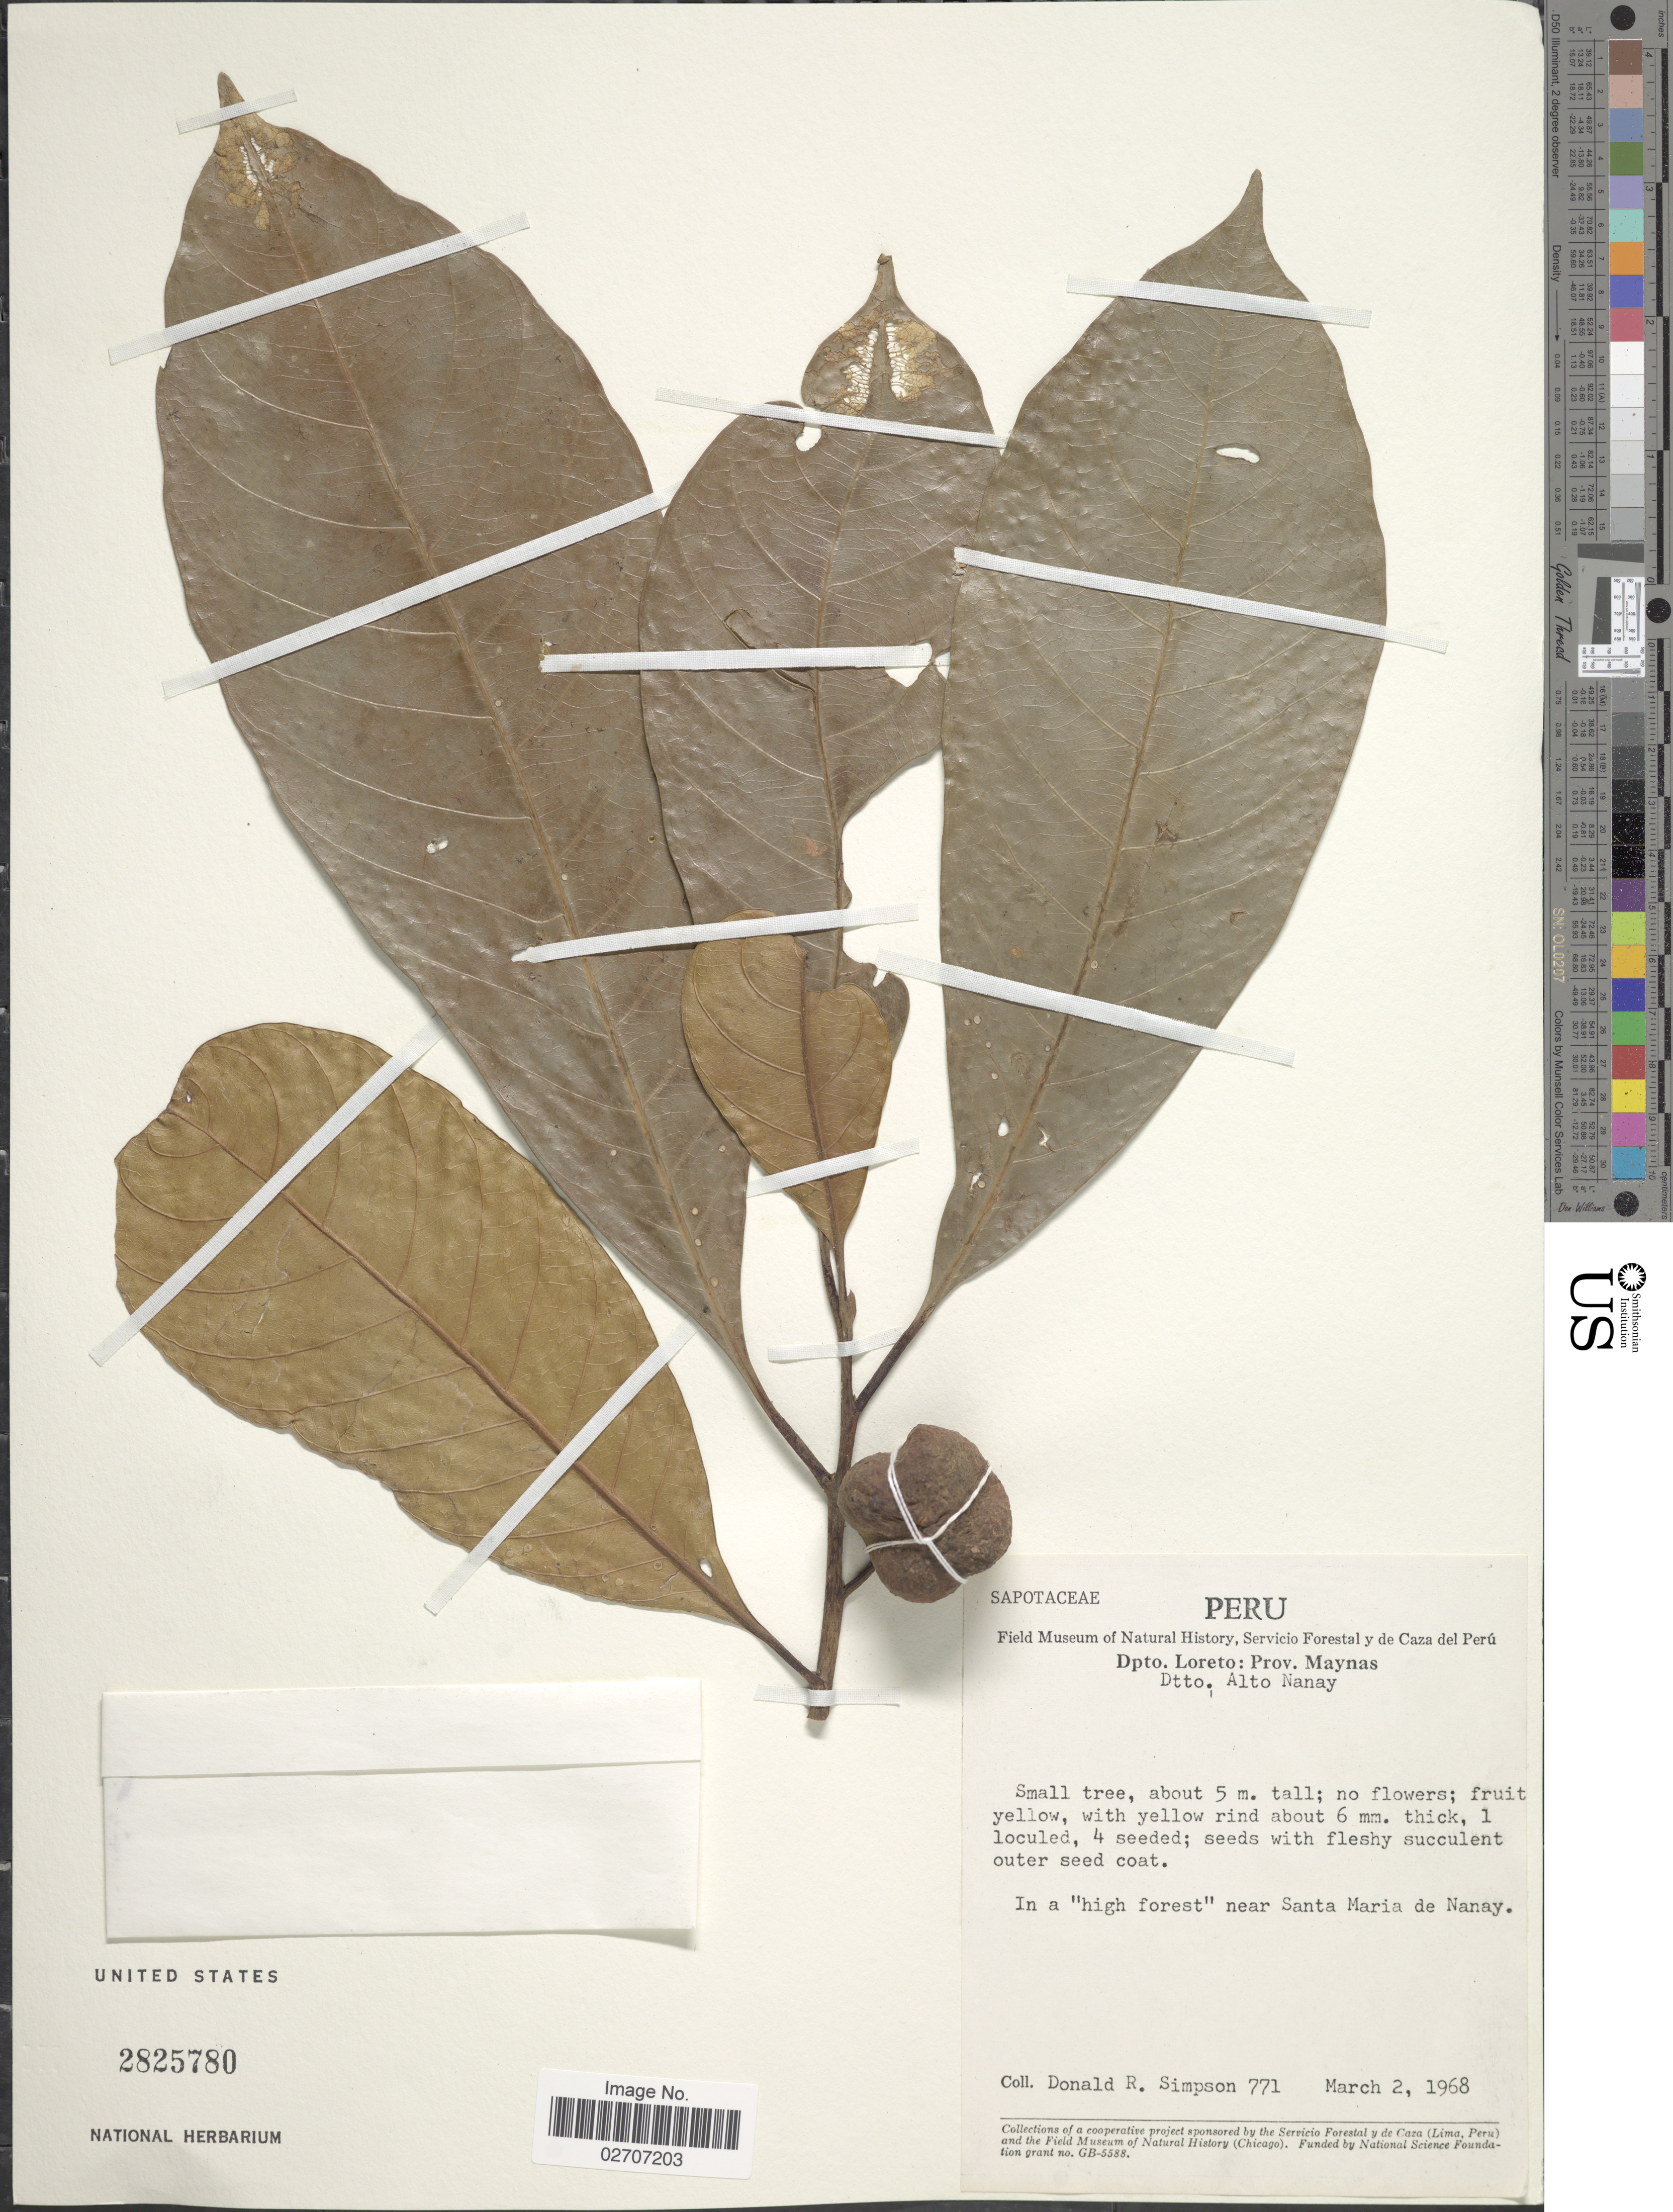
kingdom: Plantae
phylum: Tracheophyta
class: Magnoliopsida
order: Ericales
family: Sapotaceae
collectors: D. R. Simpson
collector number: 771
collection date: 1968-03-02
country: Peru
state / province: Loreto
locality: Dpto. Loreto: Prov. Maynas, Dtto. Alto Nanay. In a "high forest" near Santa Maria de Nanay.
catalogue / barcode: US 2825780